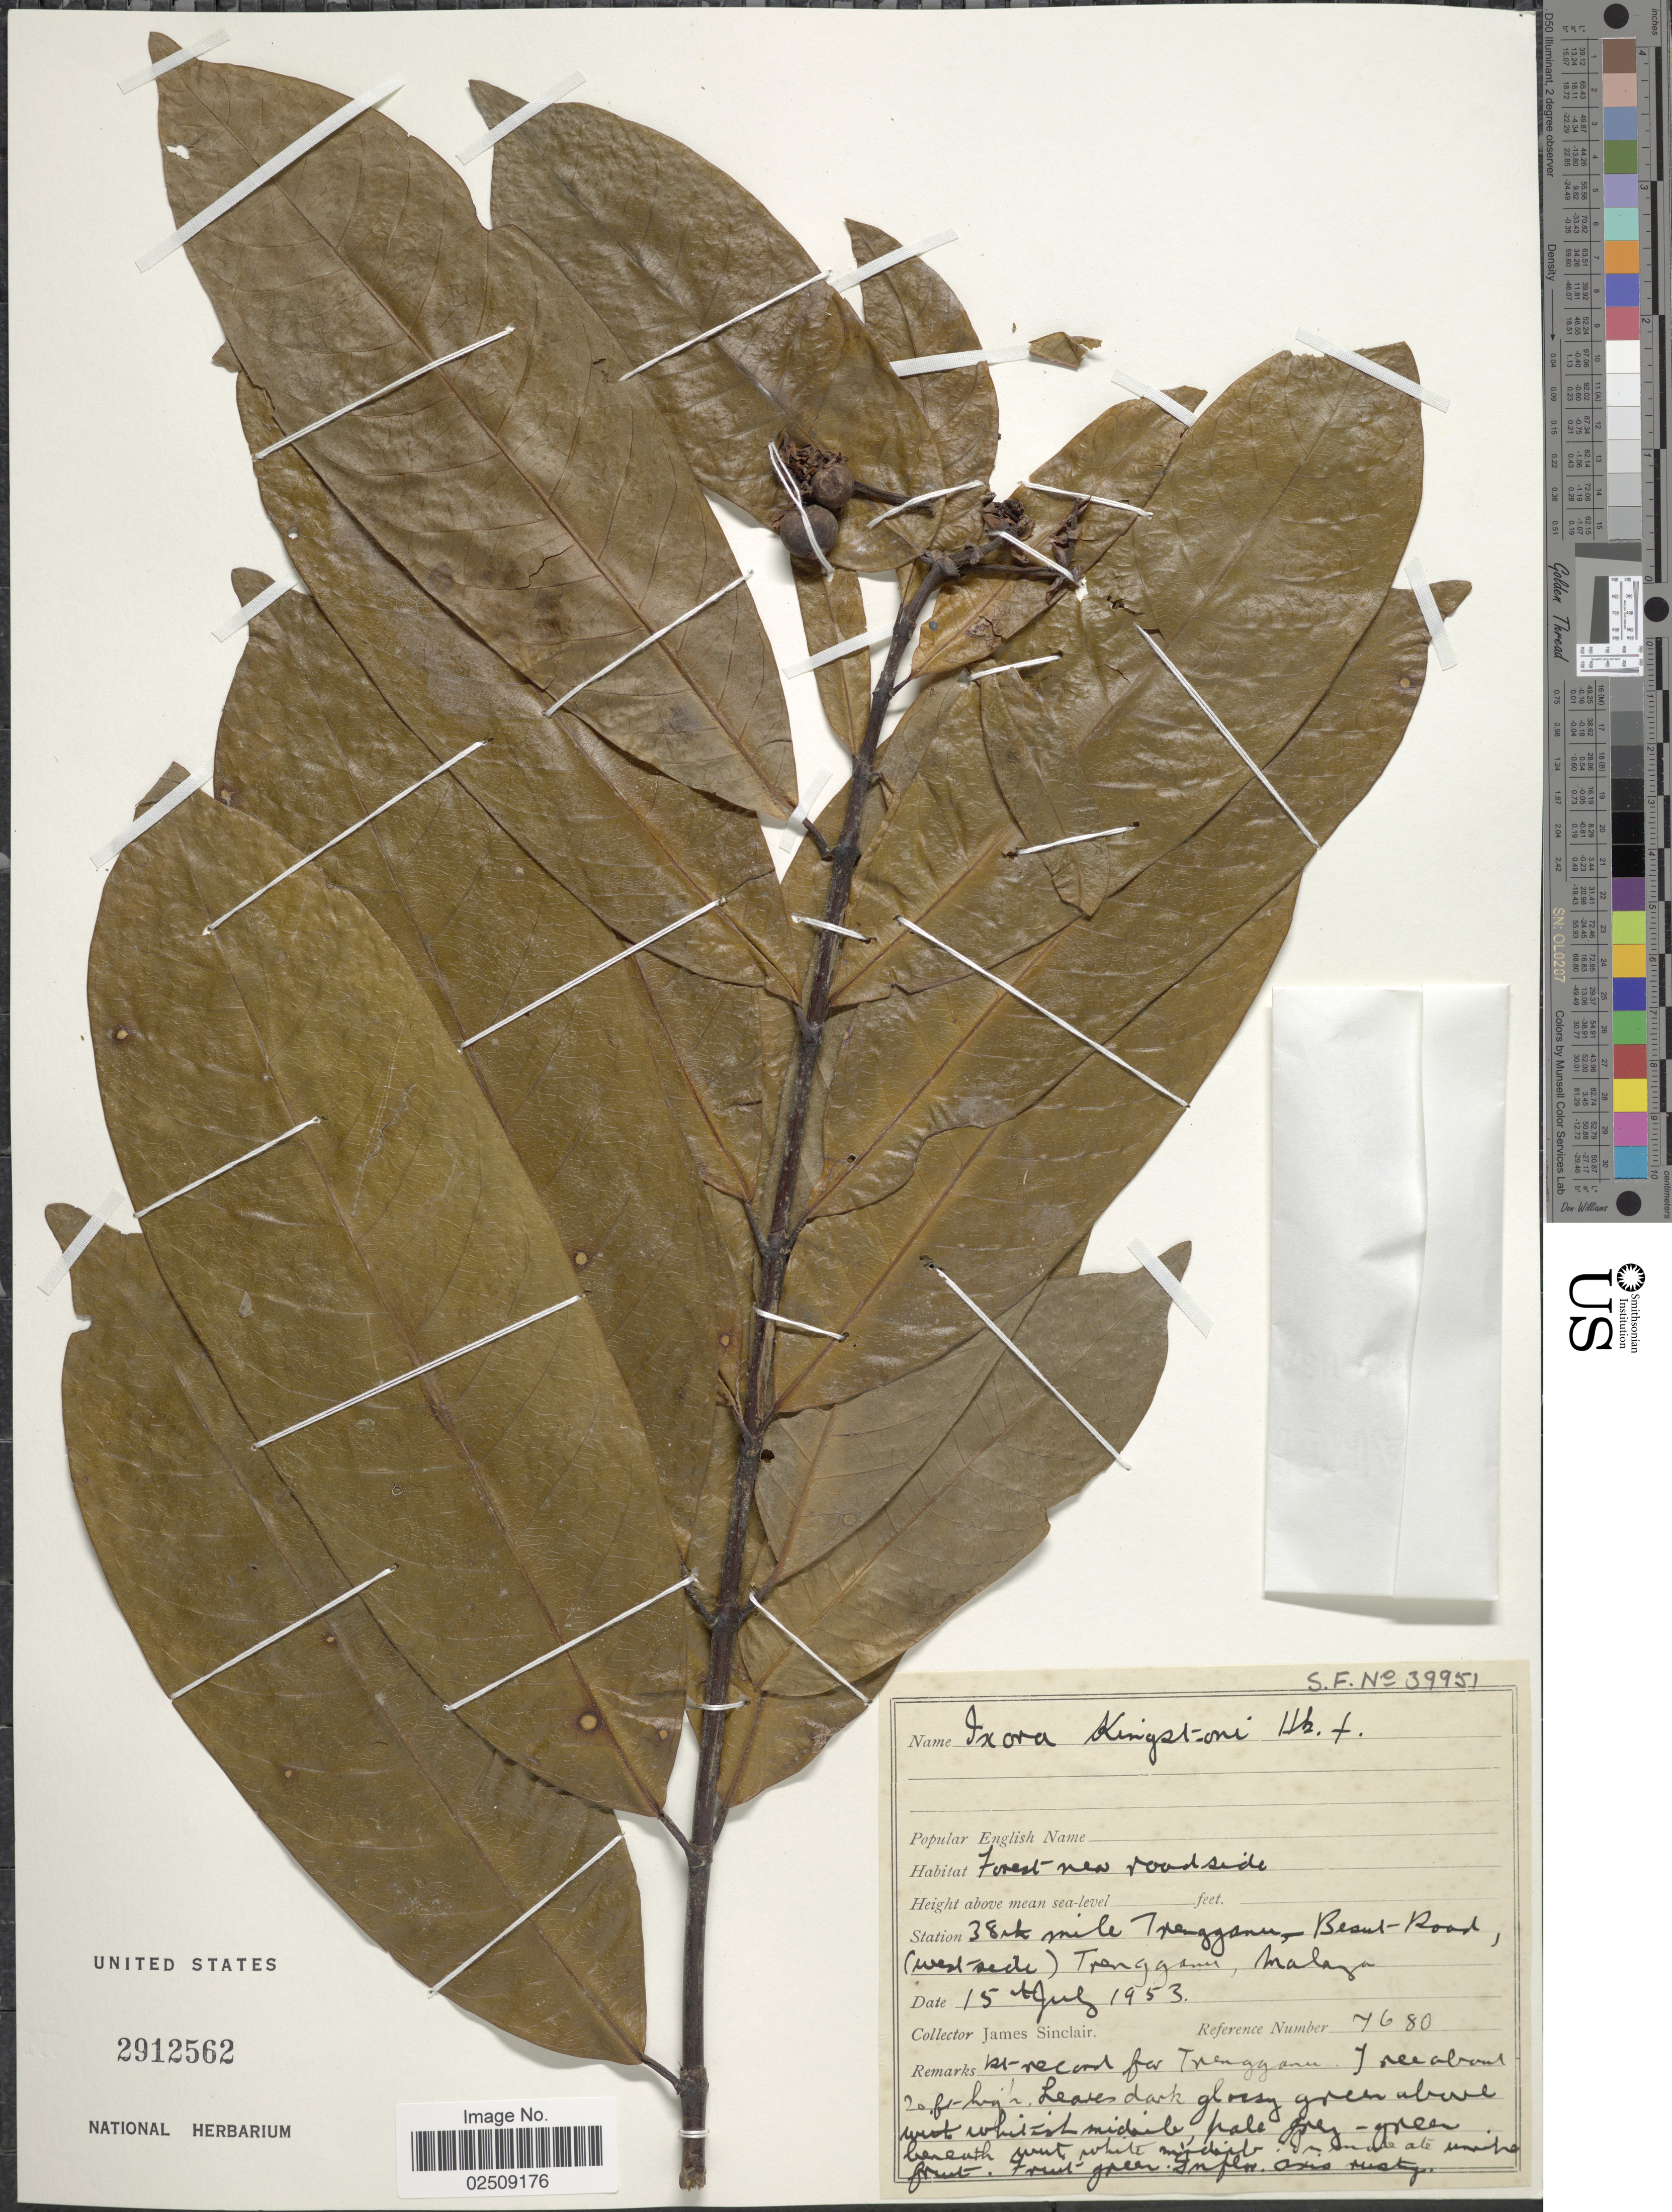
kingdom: Plantae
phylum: Tracheophyta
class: Magnoliopsida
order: Gentianales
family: Rubiaceae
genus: Ixora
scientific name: Ixora kingstoni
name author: Hook. f.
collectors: J. Sinclair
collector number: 7680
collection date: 1953-08-15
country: Malaysia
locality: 38th mile Trengganu- Besut Road, (west side) Trenganu, Malaya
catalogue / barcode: US 2912562